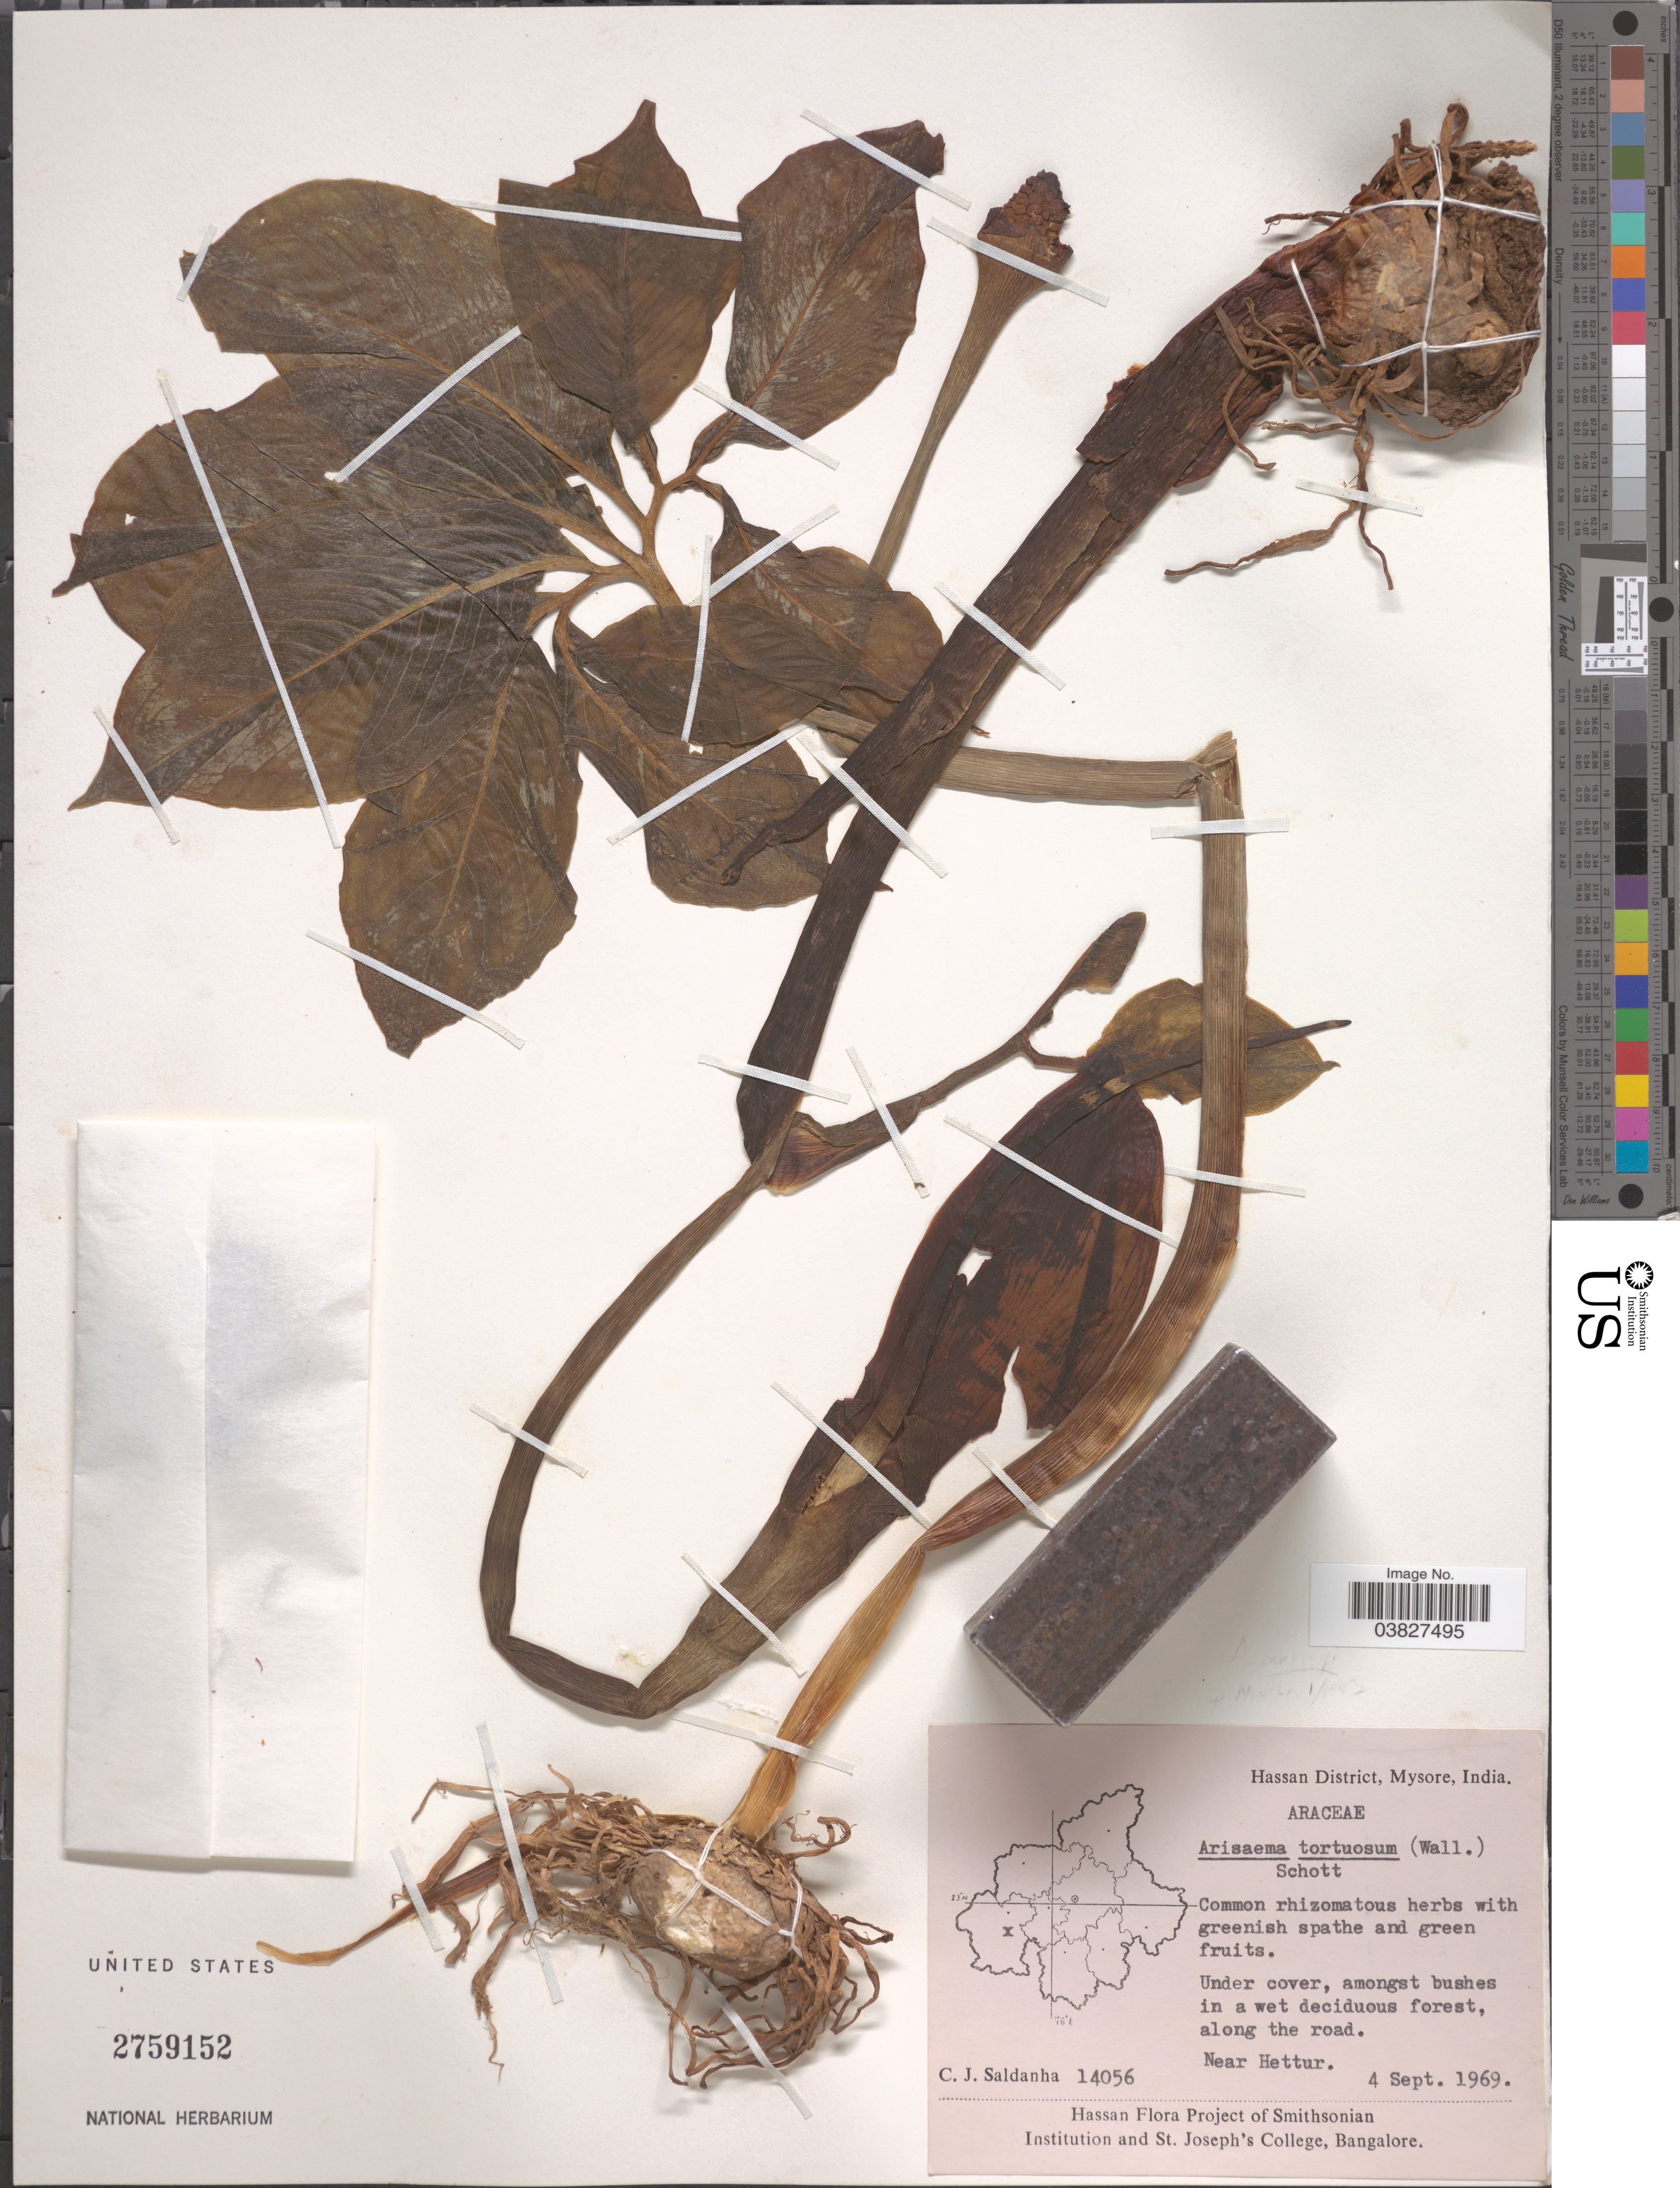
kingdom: Plantae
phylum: Tracheophyta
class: Liliopsida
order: Alismatales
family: Araceae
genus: Arisaema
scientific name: Arisaema tortuosum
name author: (Wall.) Schott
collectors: C. J. Saldanha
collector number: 14056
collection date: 1969-09-04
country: India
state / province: Karnataka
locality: Hassan District, Mysore. Under cover, amongst bushes in a wet deciduous forest, along the road. Near Hettur.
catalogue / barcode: US 2759152